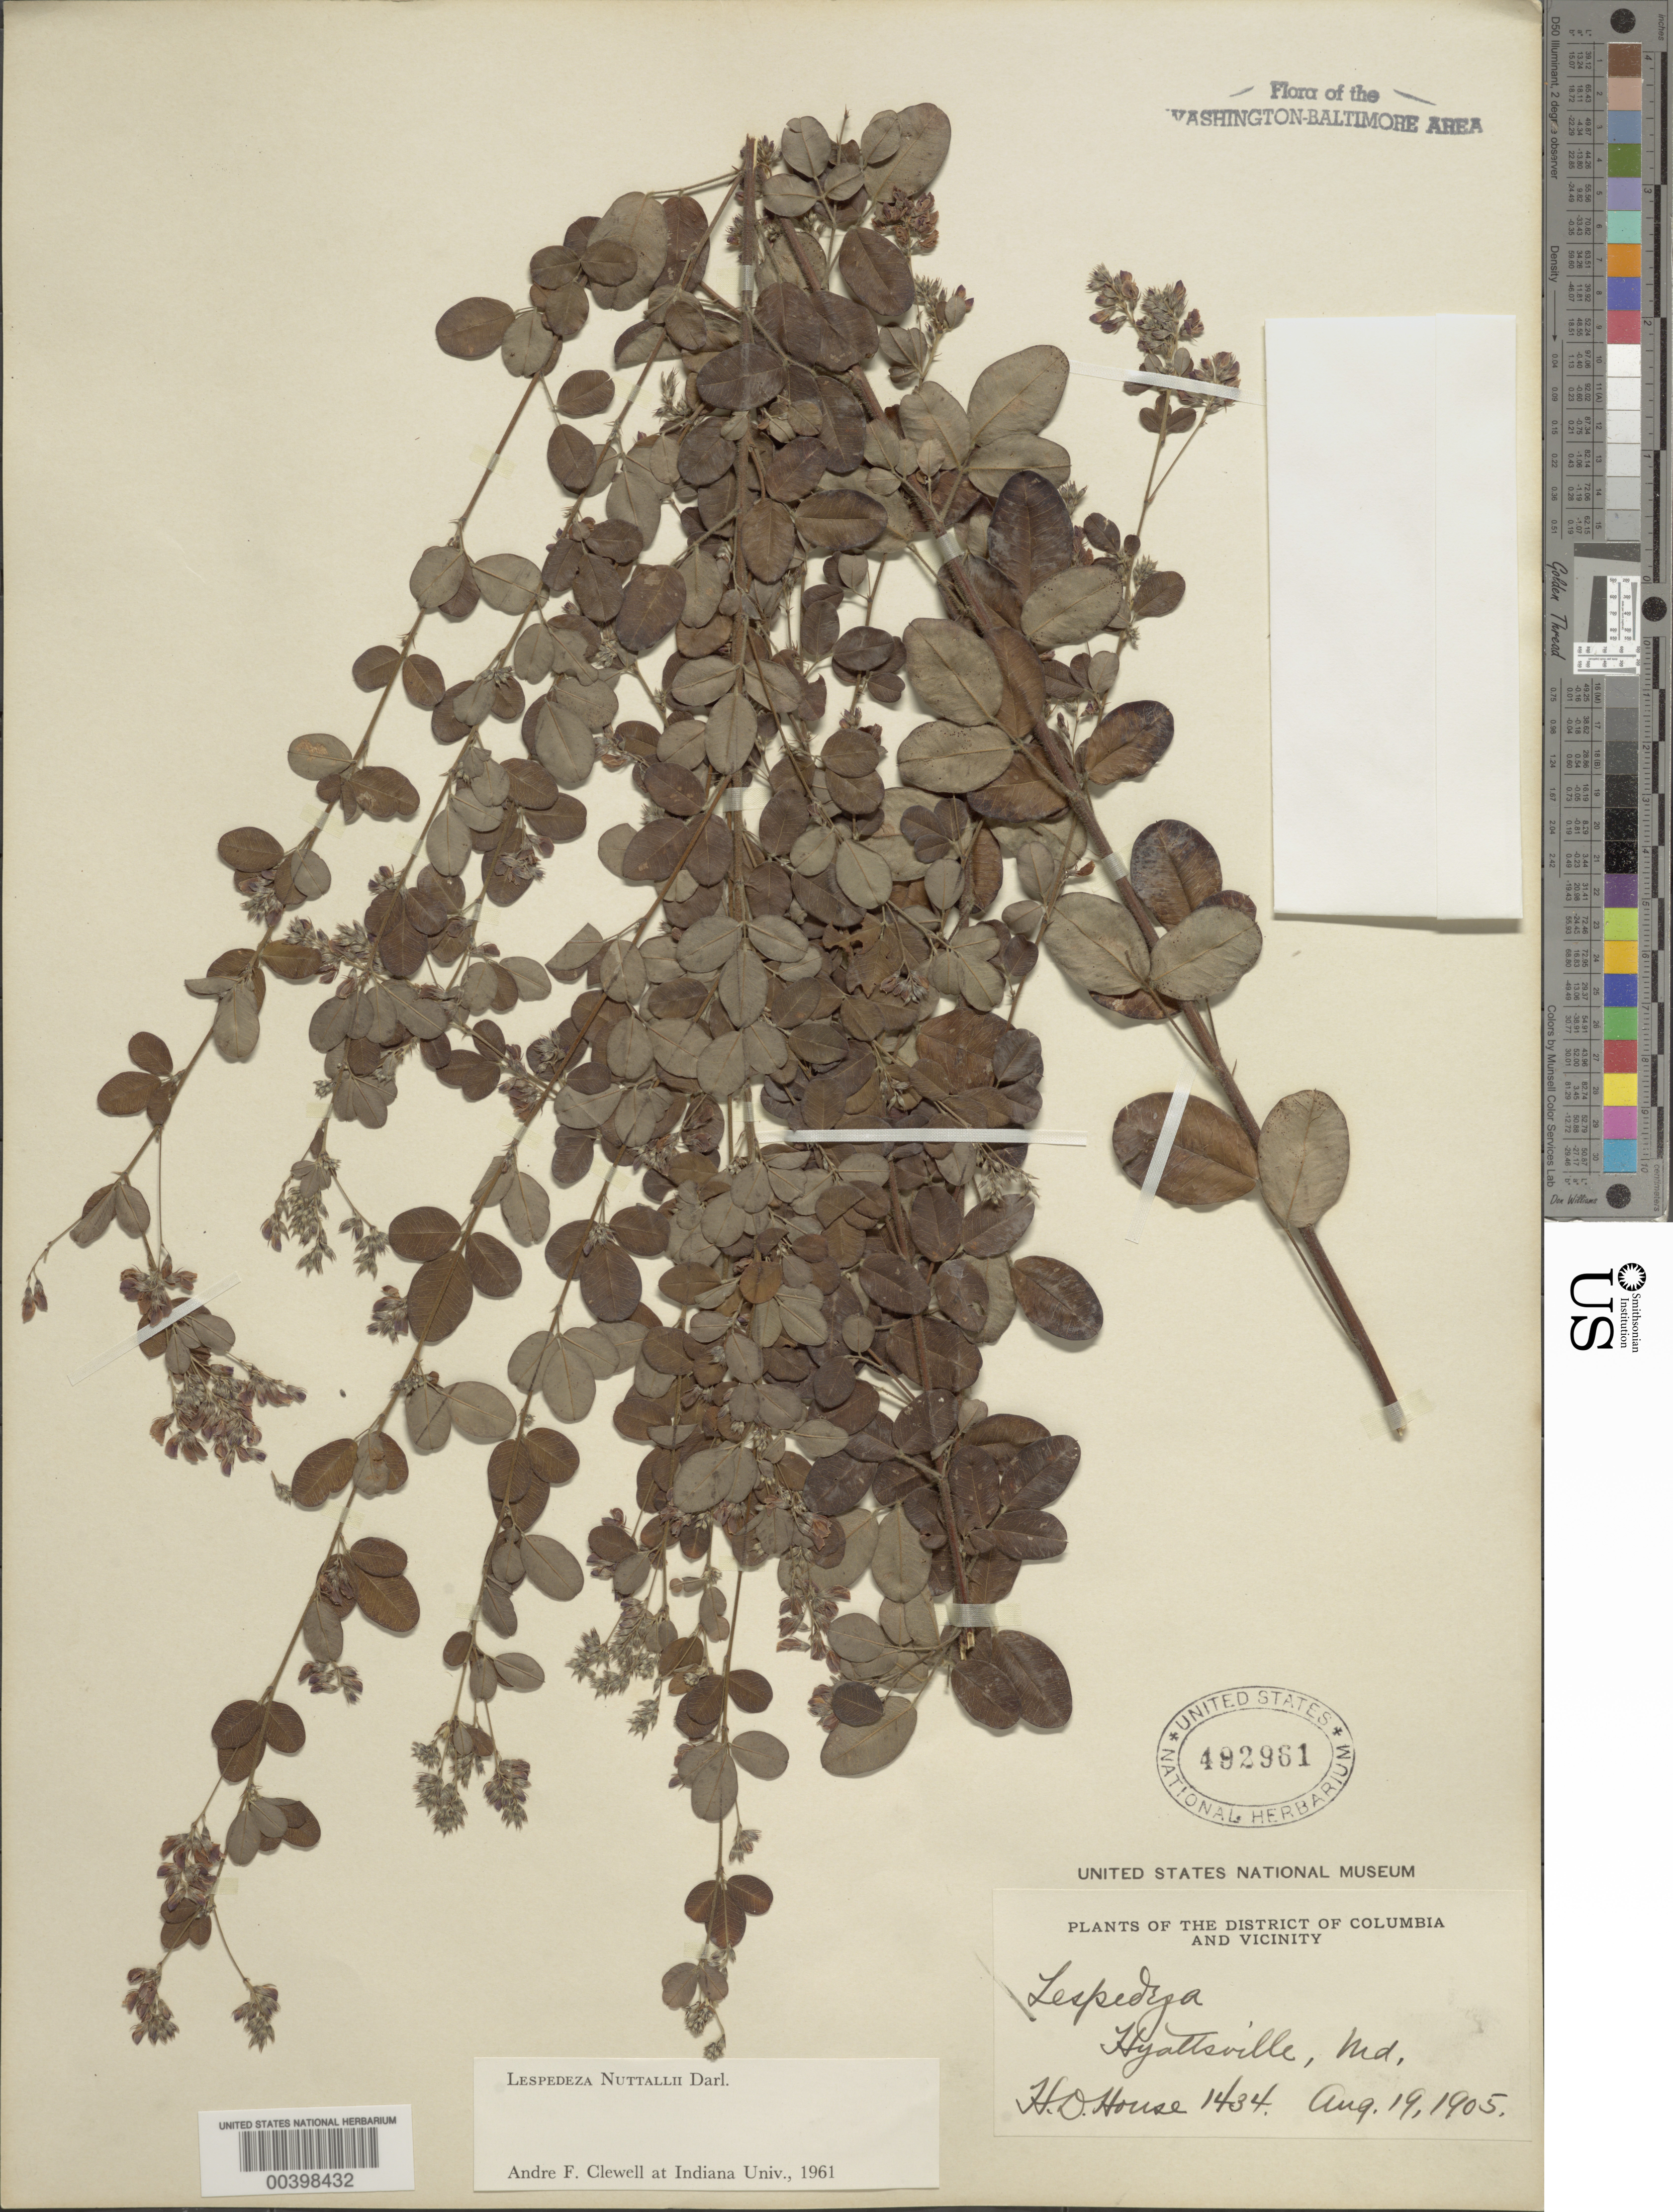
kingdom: Plantae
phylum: Tracheophyta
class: Magnoliopsida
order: Fabales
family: Fabaceae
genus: Lespedeza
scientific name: Lespedeza nuttallii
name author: Darl.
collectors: H. D. House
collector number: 1434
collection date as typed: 19 Aug 1905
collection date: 1905-08-19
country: United States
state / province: Maryland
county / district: Prince George's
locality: Hyattsville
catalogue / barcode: US 492961